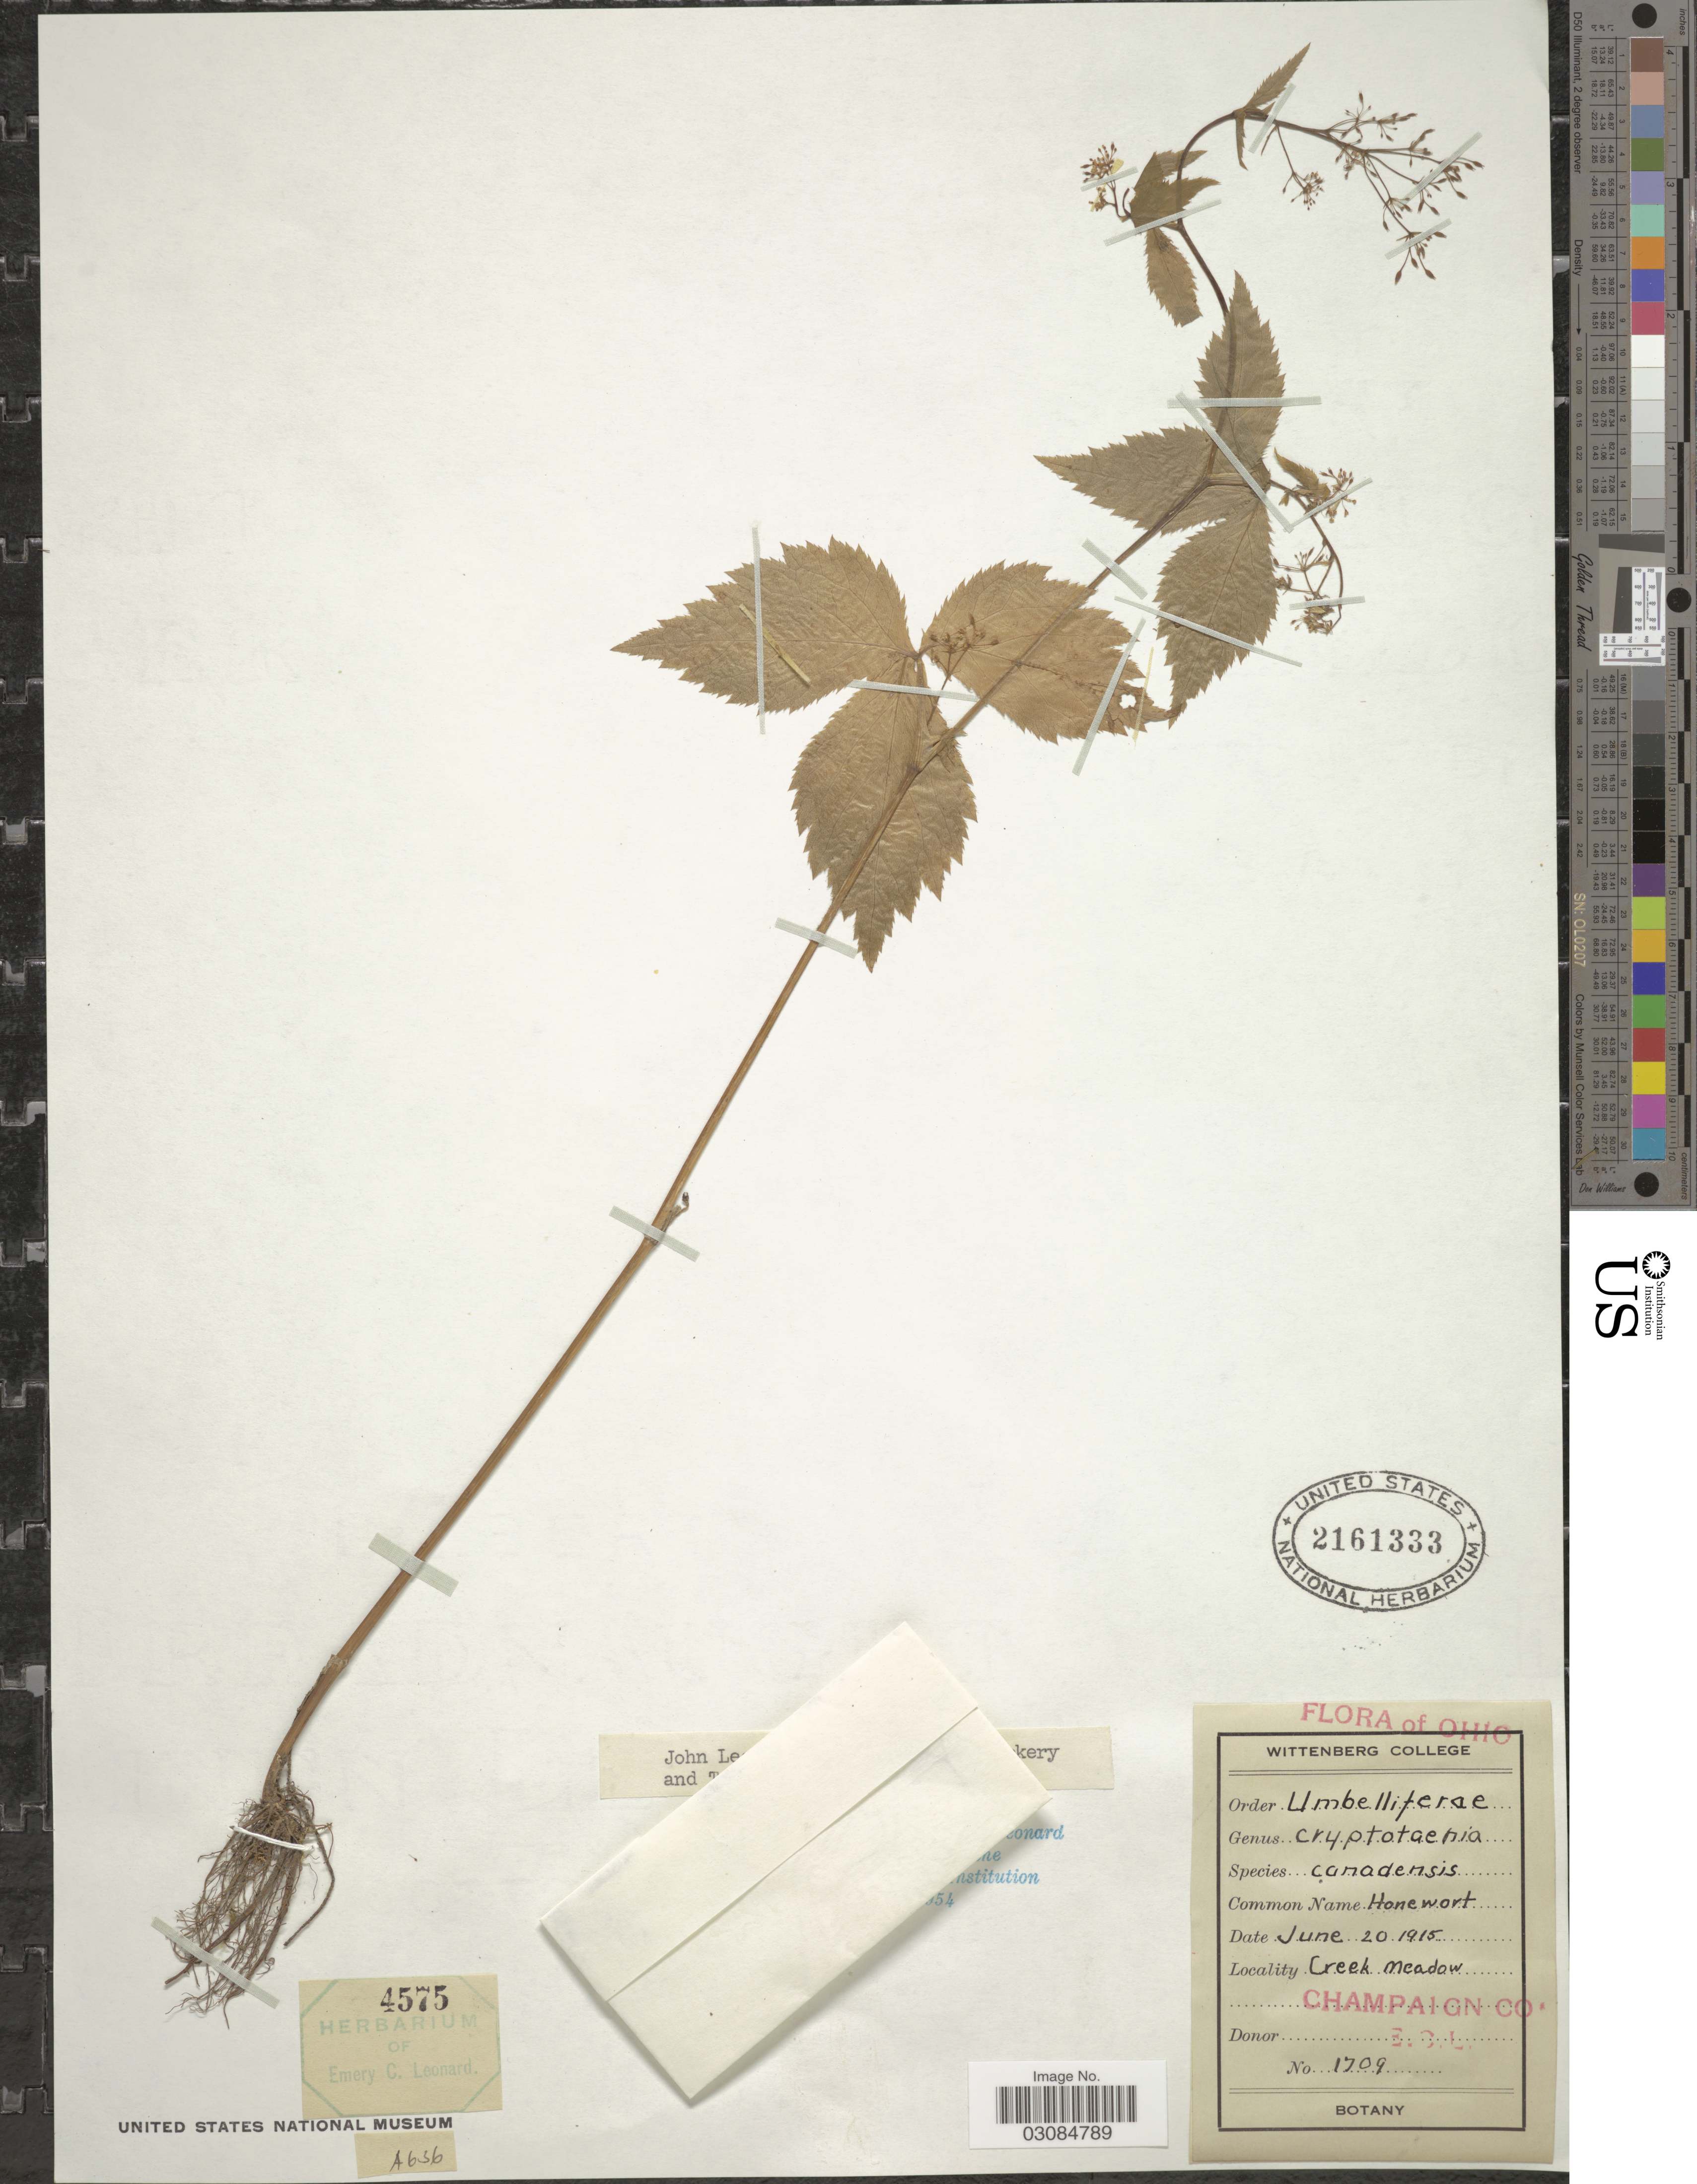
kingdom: Plantae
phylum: Tracheophyta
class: Magnoliopsida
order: Apiales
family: Apiaceae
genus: Cryptotaenia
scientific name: Cryptotaenia canadensis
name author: (L.) DC.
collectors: E. C. Leonard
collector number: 1709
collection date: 1915-06-20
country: United States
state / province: Ohio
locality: Creek meadow, Champaign Co.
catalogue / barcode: US 2161333